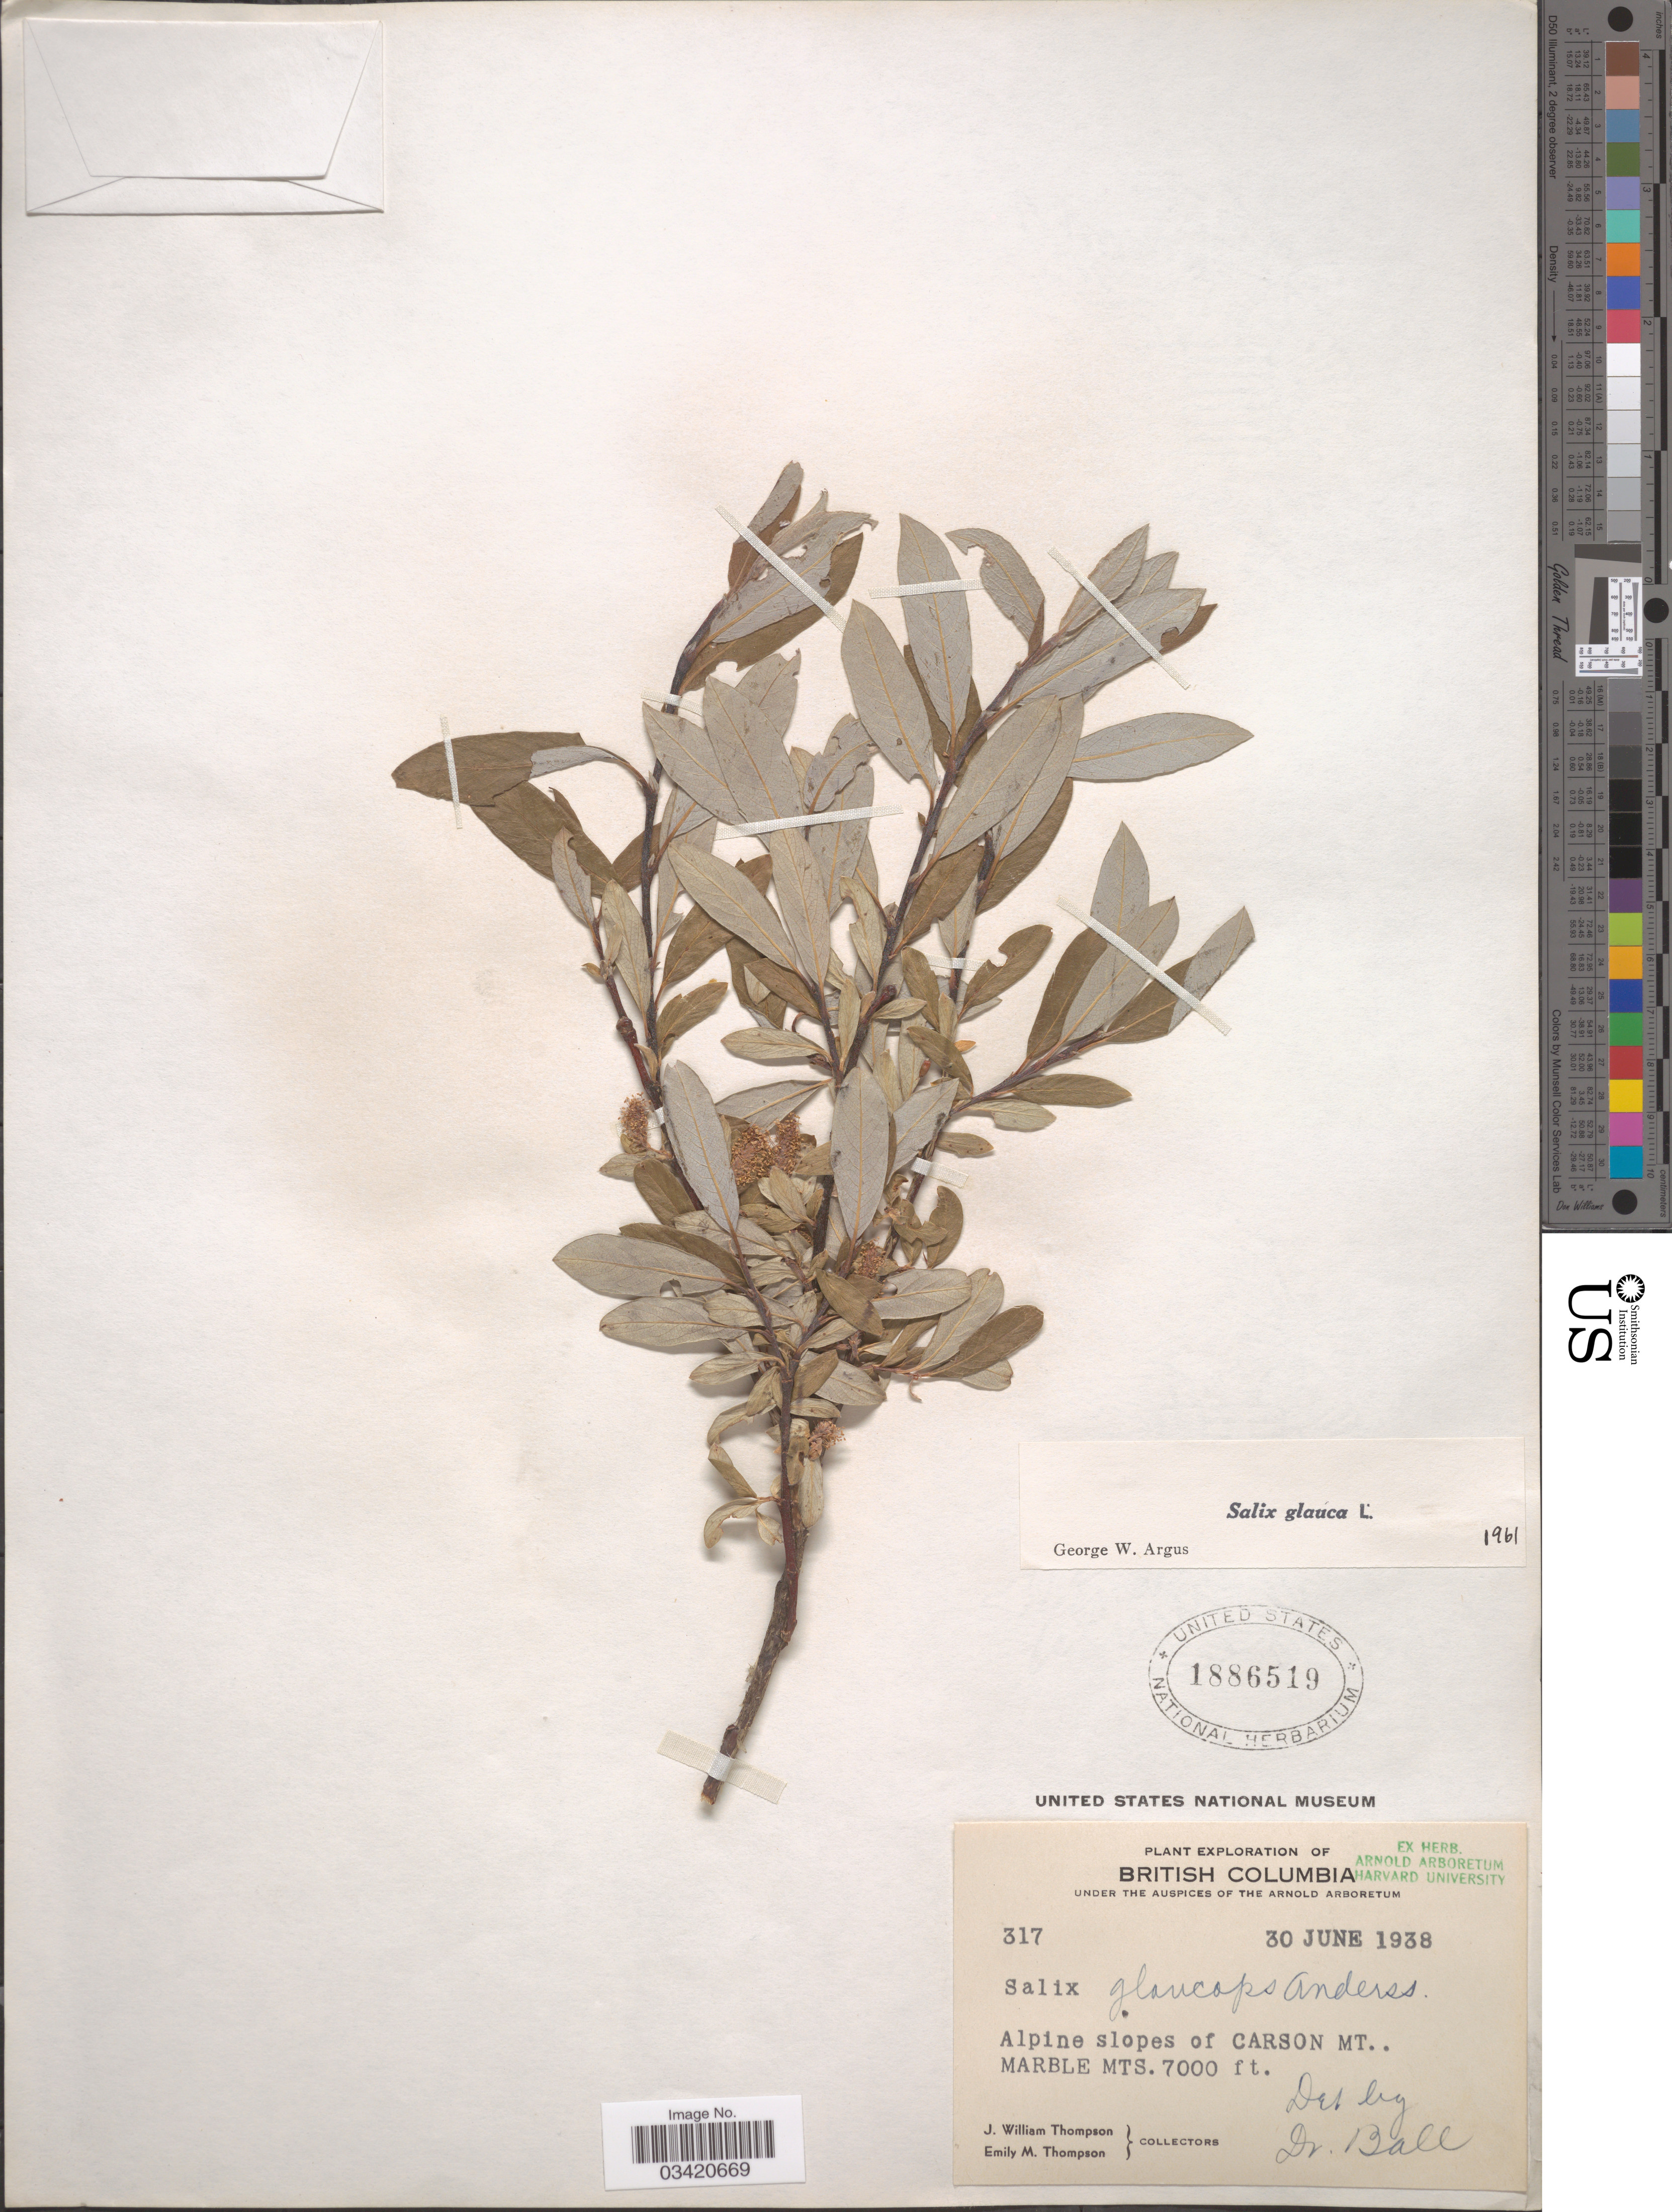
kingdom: Plantae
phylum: Tracheophyta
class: Magnoliopsida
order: Malpighiales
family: Salicaceae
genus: Salix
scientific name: Salix glauca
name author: L.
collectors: J. W. Thompson & E. M. Thompson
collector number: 317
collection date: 1938-06-30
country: Canada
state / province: British Columbia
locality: Alpine slopes of Carson Mt. Marble Mts.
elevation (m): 2134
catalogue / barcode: US 1886519